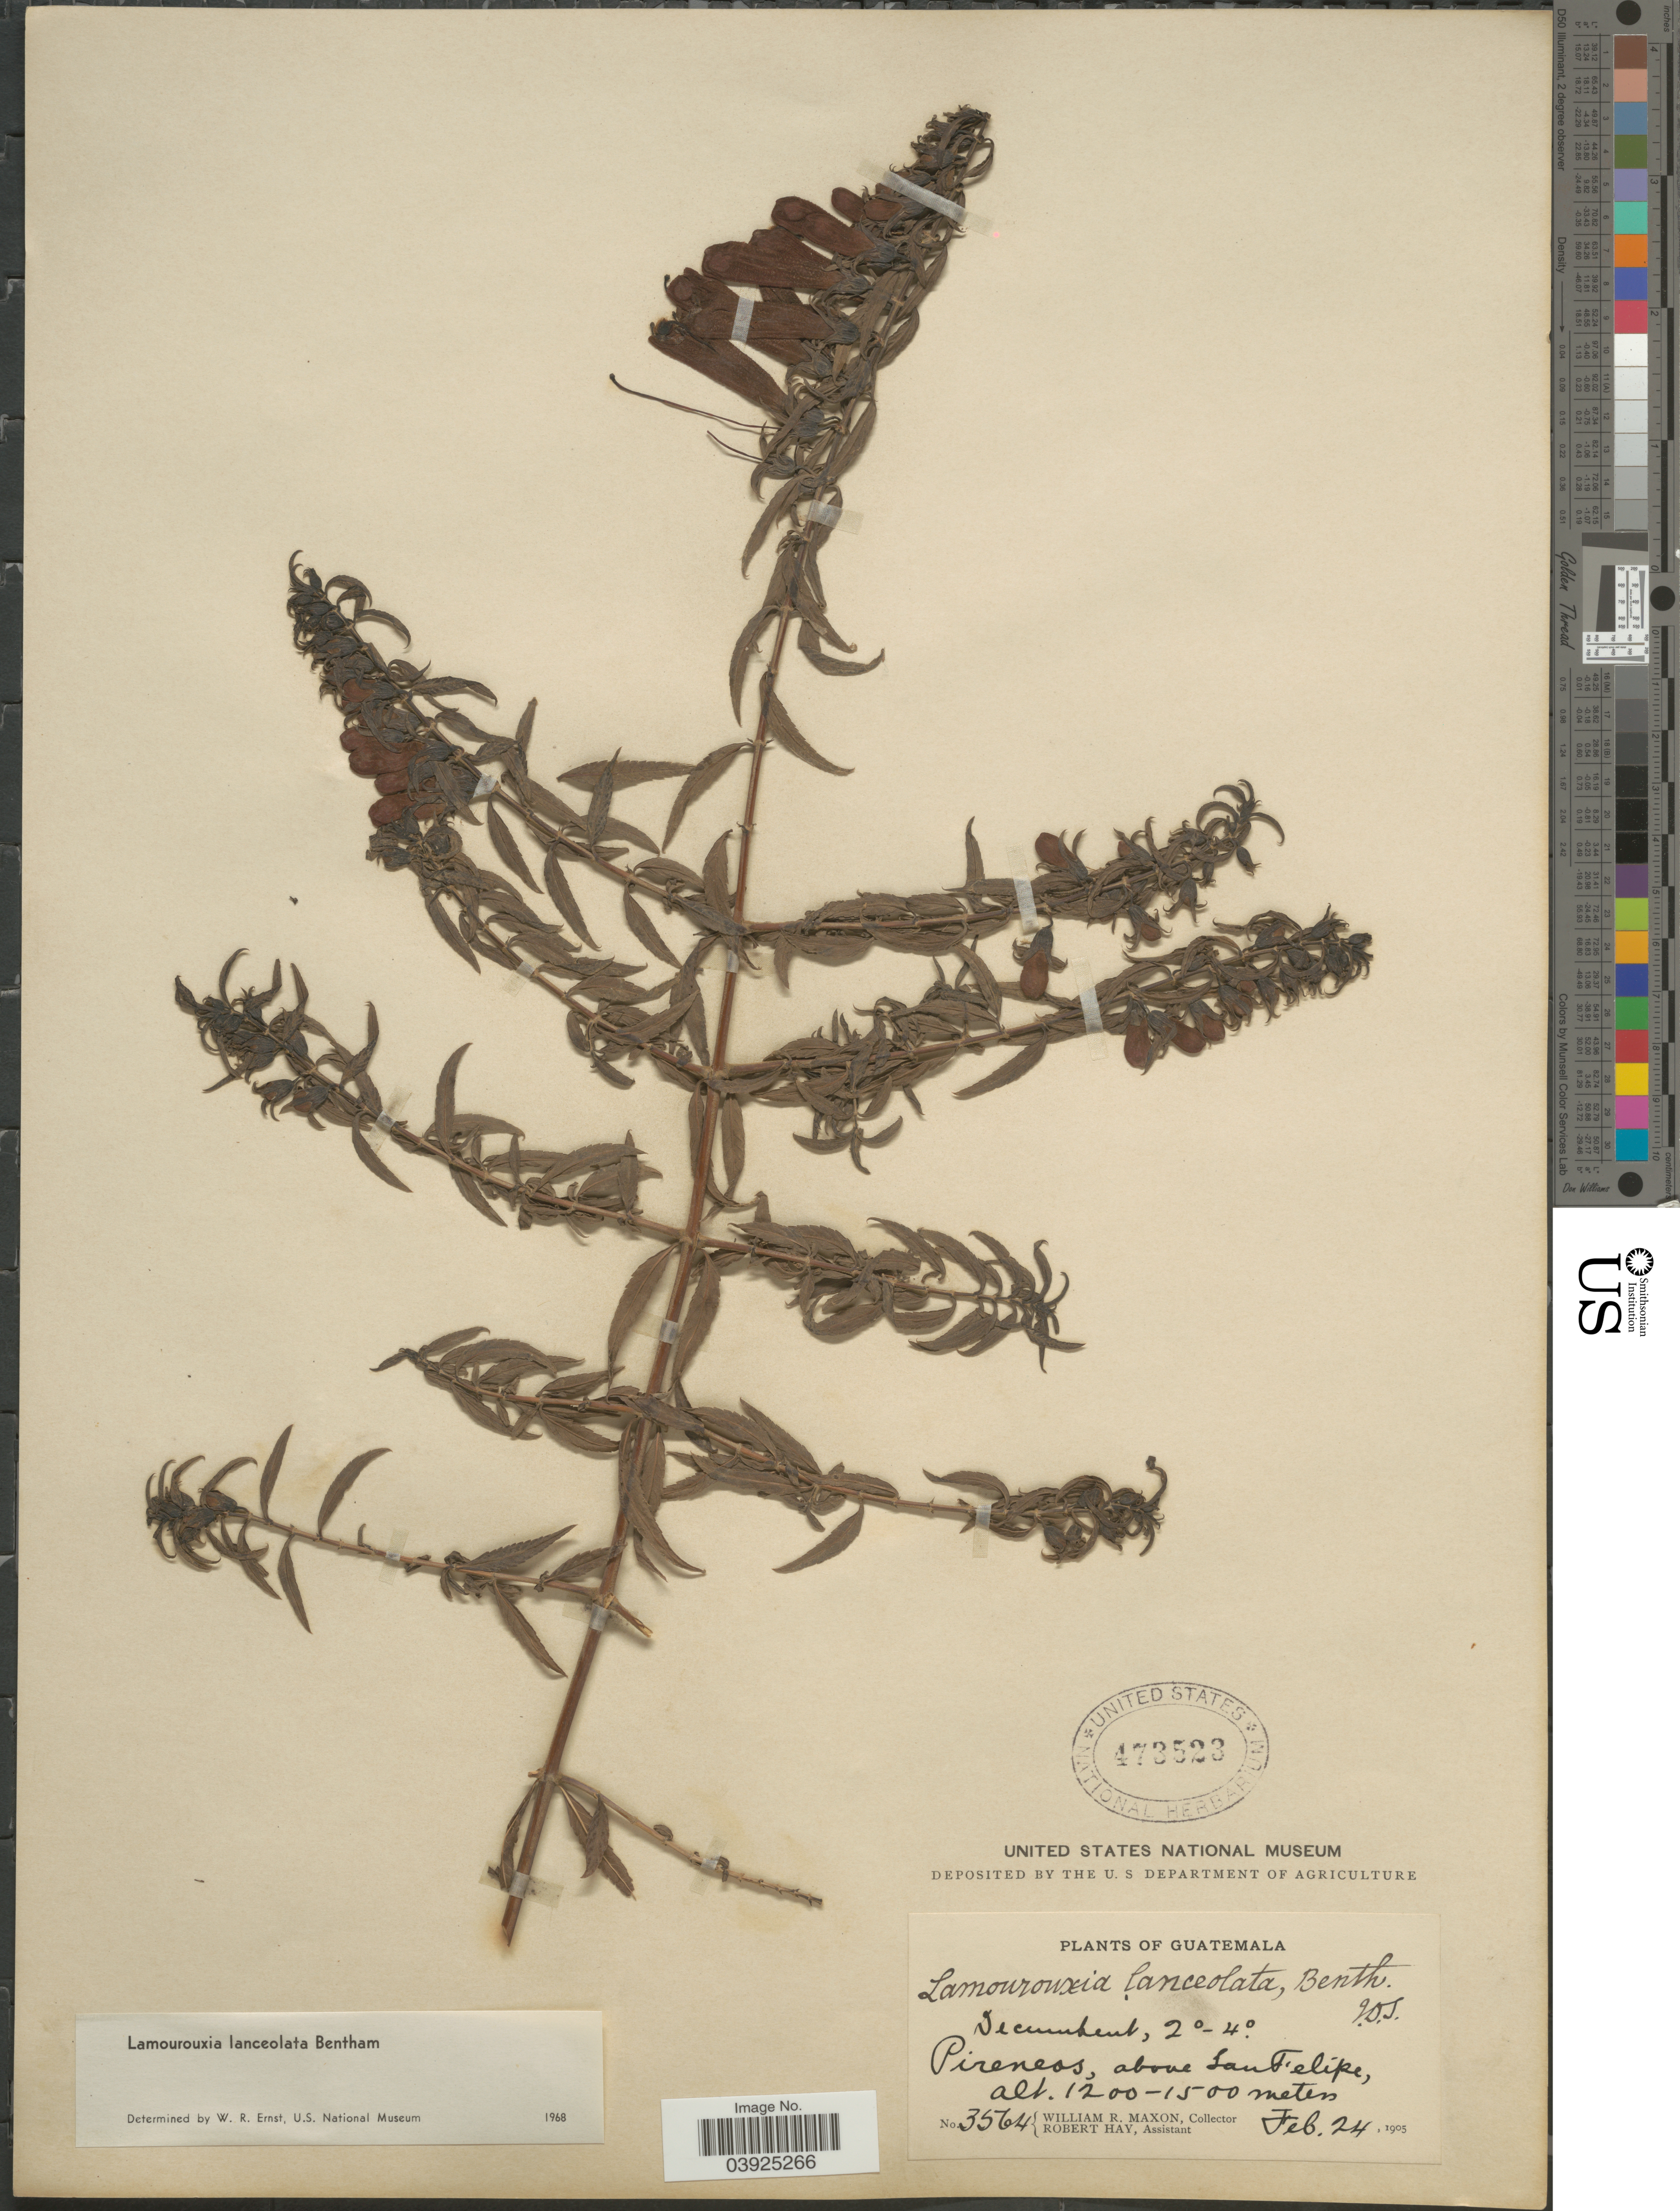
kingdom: Plantae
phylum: Tracheophyta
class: Magnoliopsida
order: Lamiales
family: Orobanchaceae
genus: Lamourouxia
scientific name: Lamourouxia lanceolata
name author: Benth.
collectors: W. R. Maxon & R. H. Hay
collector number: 3564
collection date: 1905-02-24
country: Guatemala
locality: Pireneos, above San Felipe.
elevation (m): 1200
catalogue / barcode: US 473523